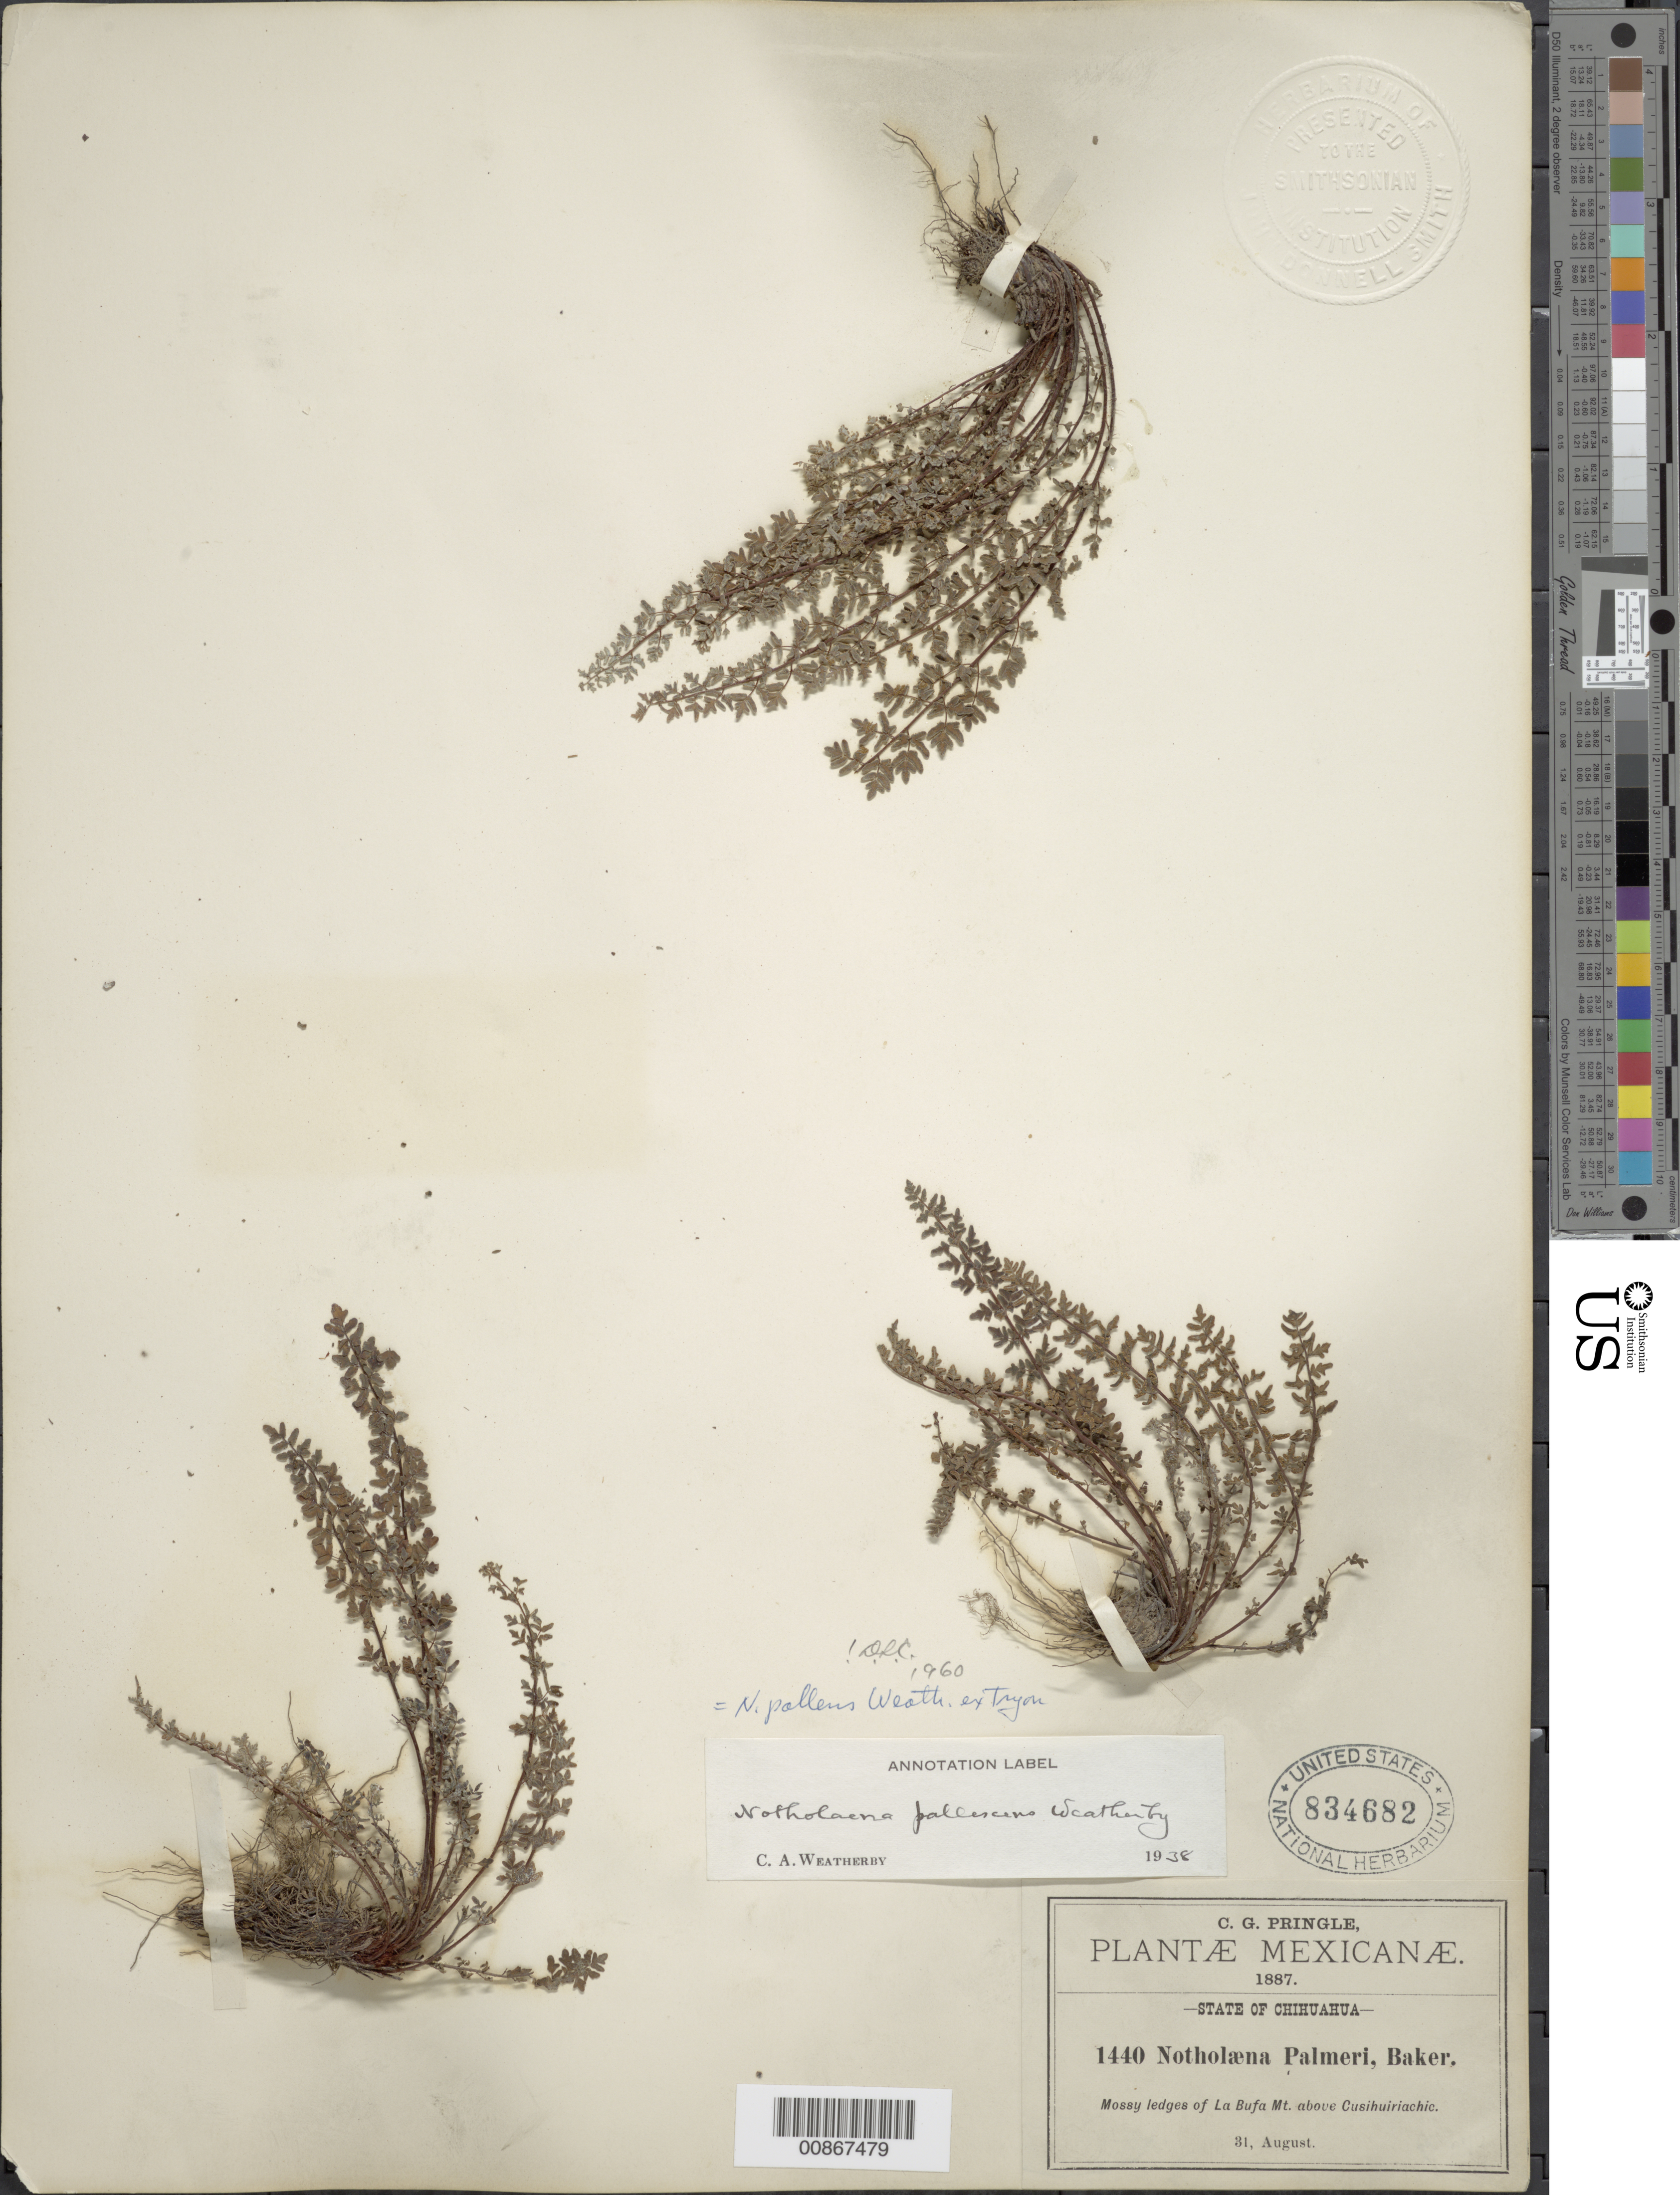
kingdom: Plantae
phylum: Tracheophyta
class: Polypodiopsida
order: Polypodiales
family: Pteridaceae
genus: Argyrochosma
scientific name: Argyrochosma pallens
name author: (Weath.) Windham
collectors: C. G. Pringle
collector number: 1440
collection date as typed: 31 Aug 1887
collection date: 1887-08-31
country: Mexico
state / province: Chihuahua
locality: La Bufa Mt. above Cusihuiriachic, Chihuahua.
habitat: Mossy ledges of mountain.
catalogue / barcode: US 834682